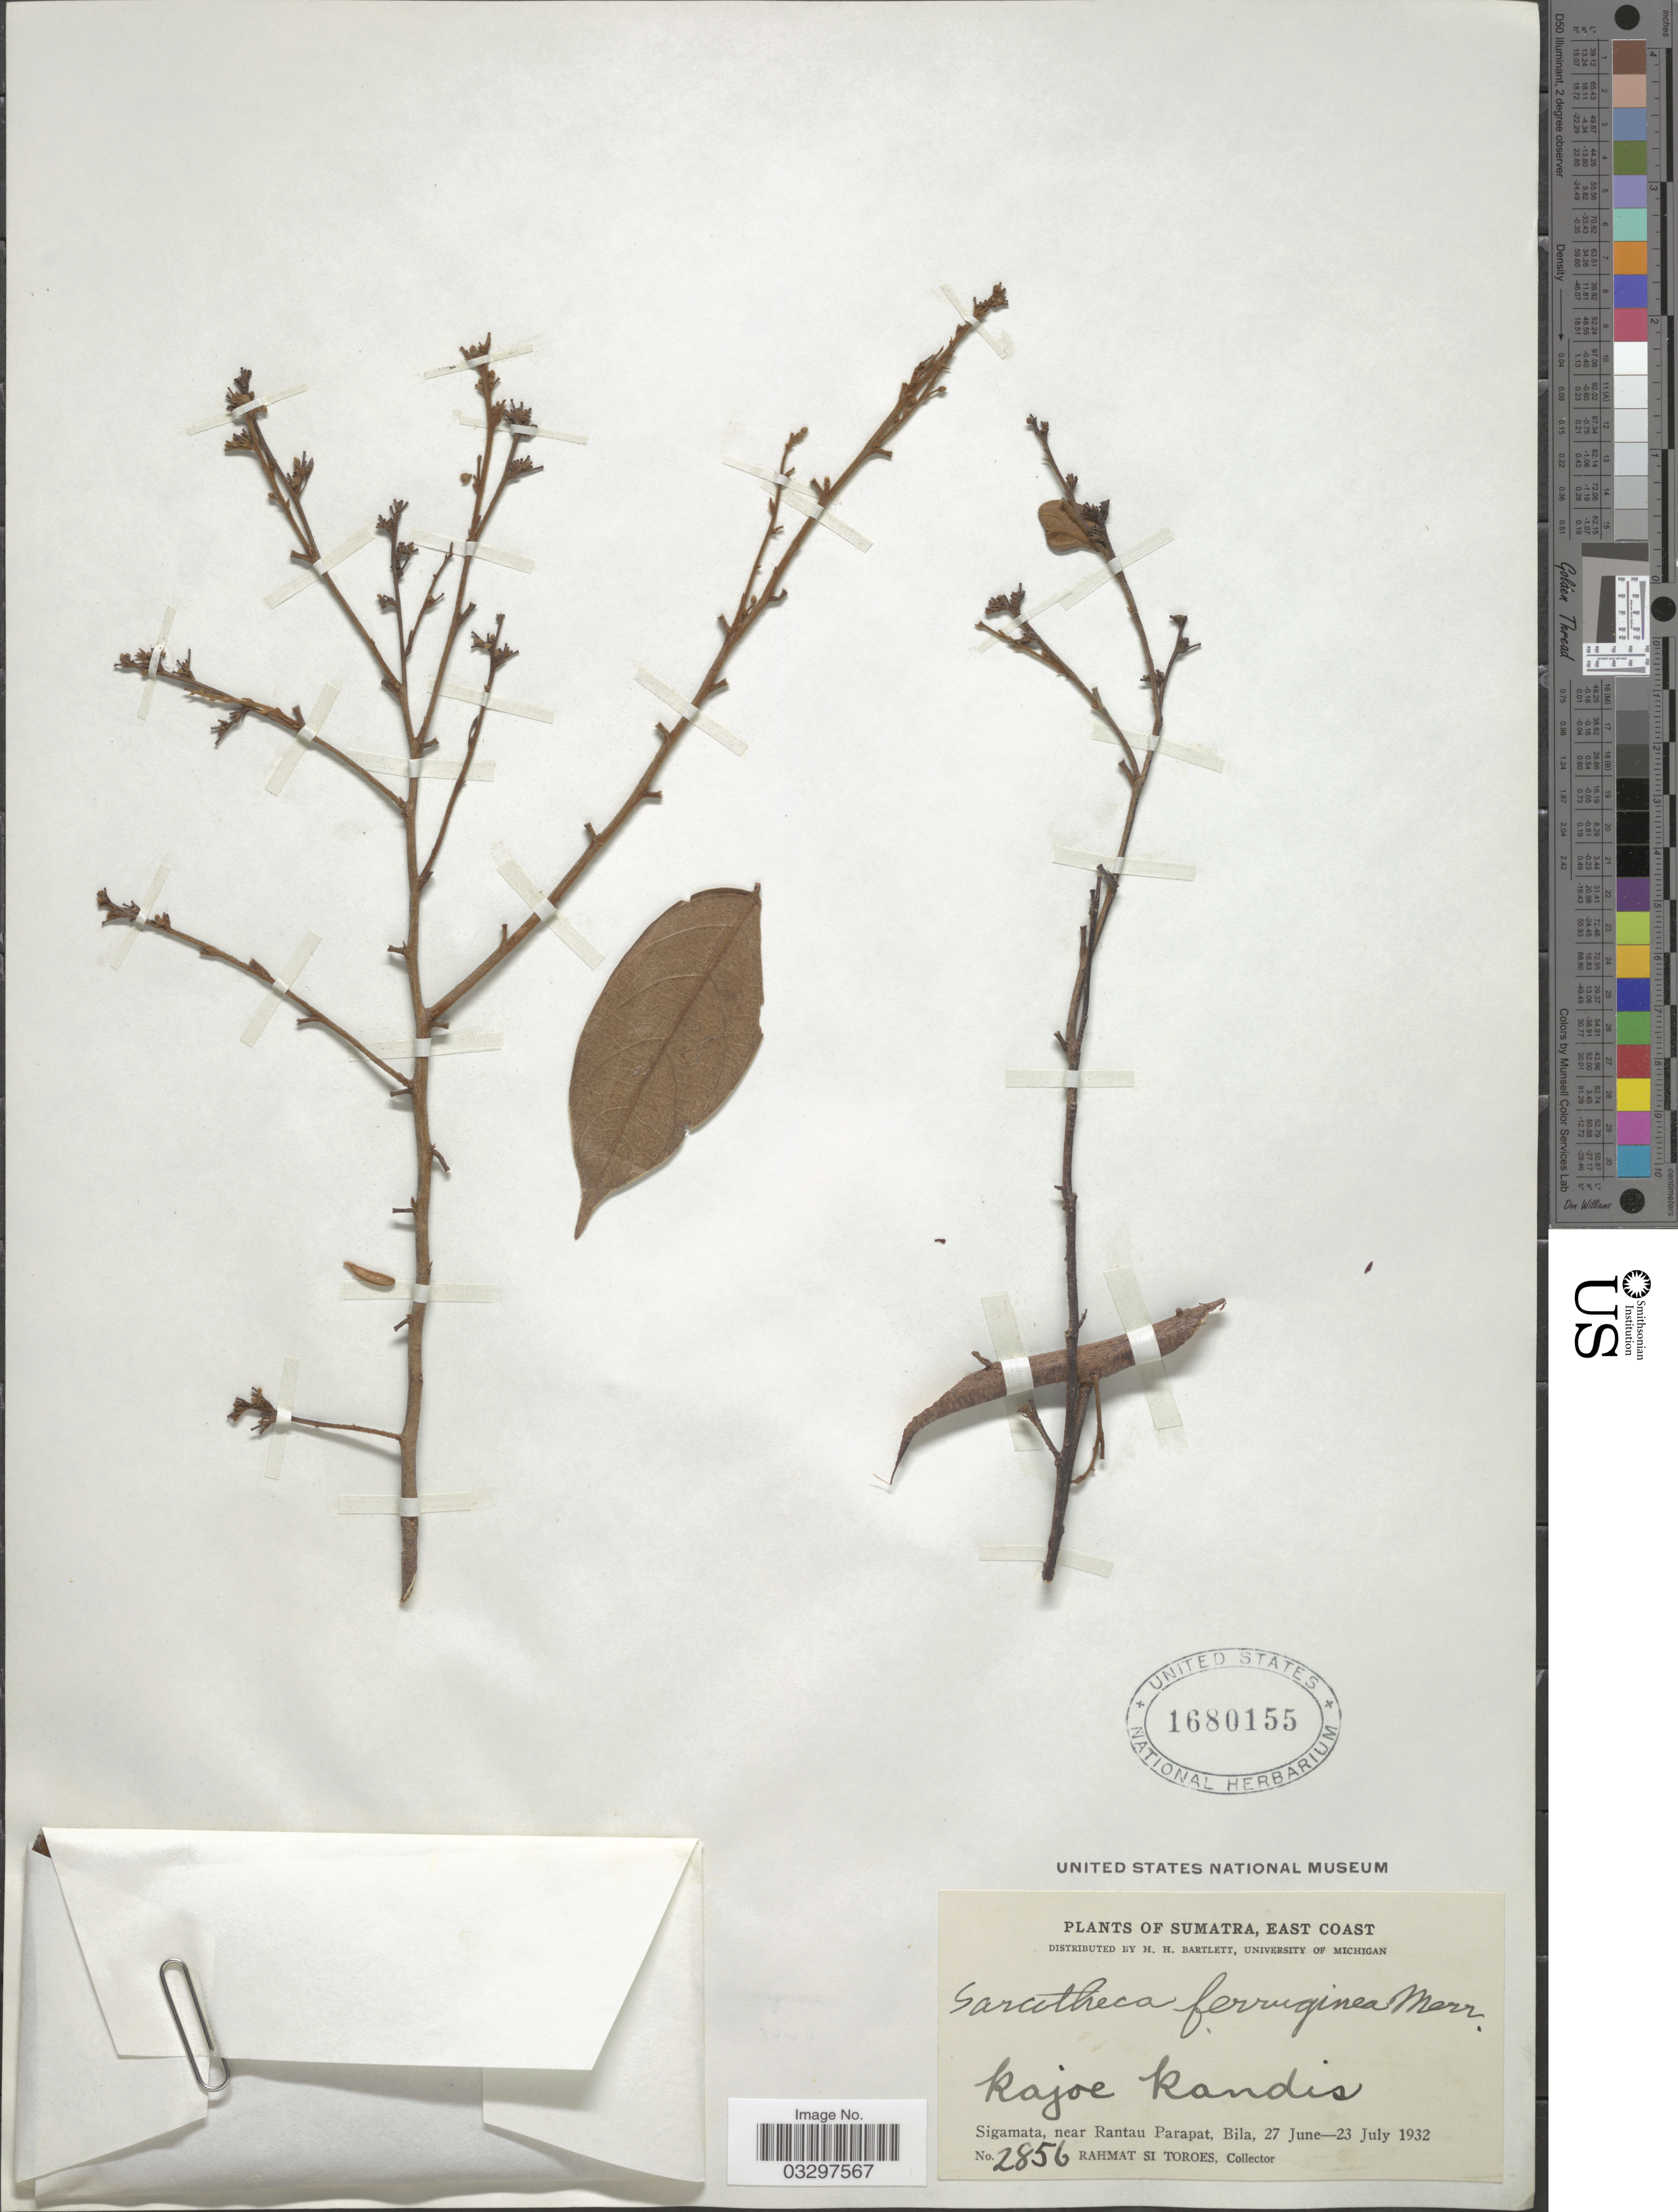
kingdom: Plantae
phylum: Tracheophyta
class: Magnoliopsida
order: Oxalidales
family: Oxalidaceae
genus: Sarcotheca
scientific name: Sarcotheca ferruginea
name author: Merr.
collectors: Rahmat Si Boeea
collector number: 2856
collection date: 1932-06-27/1932-07-23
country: Indonesia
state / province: Sumatra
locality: East Coast. Sigamata, near Rantau Parapat, Bila.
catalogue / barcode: US 1680155